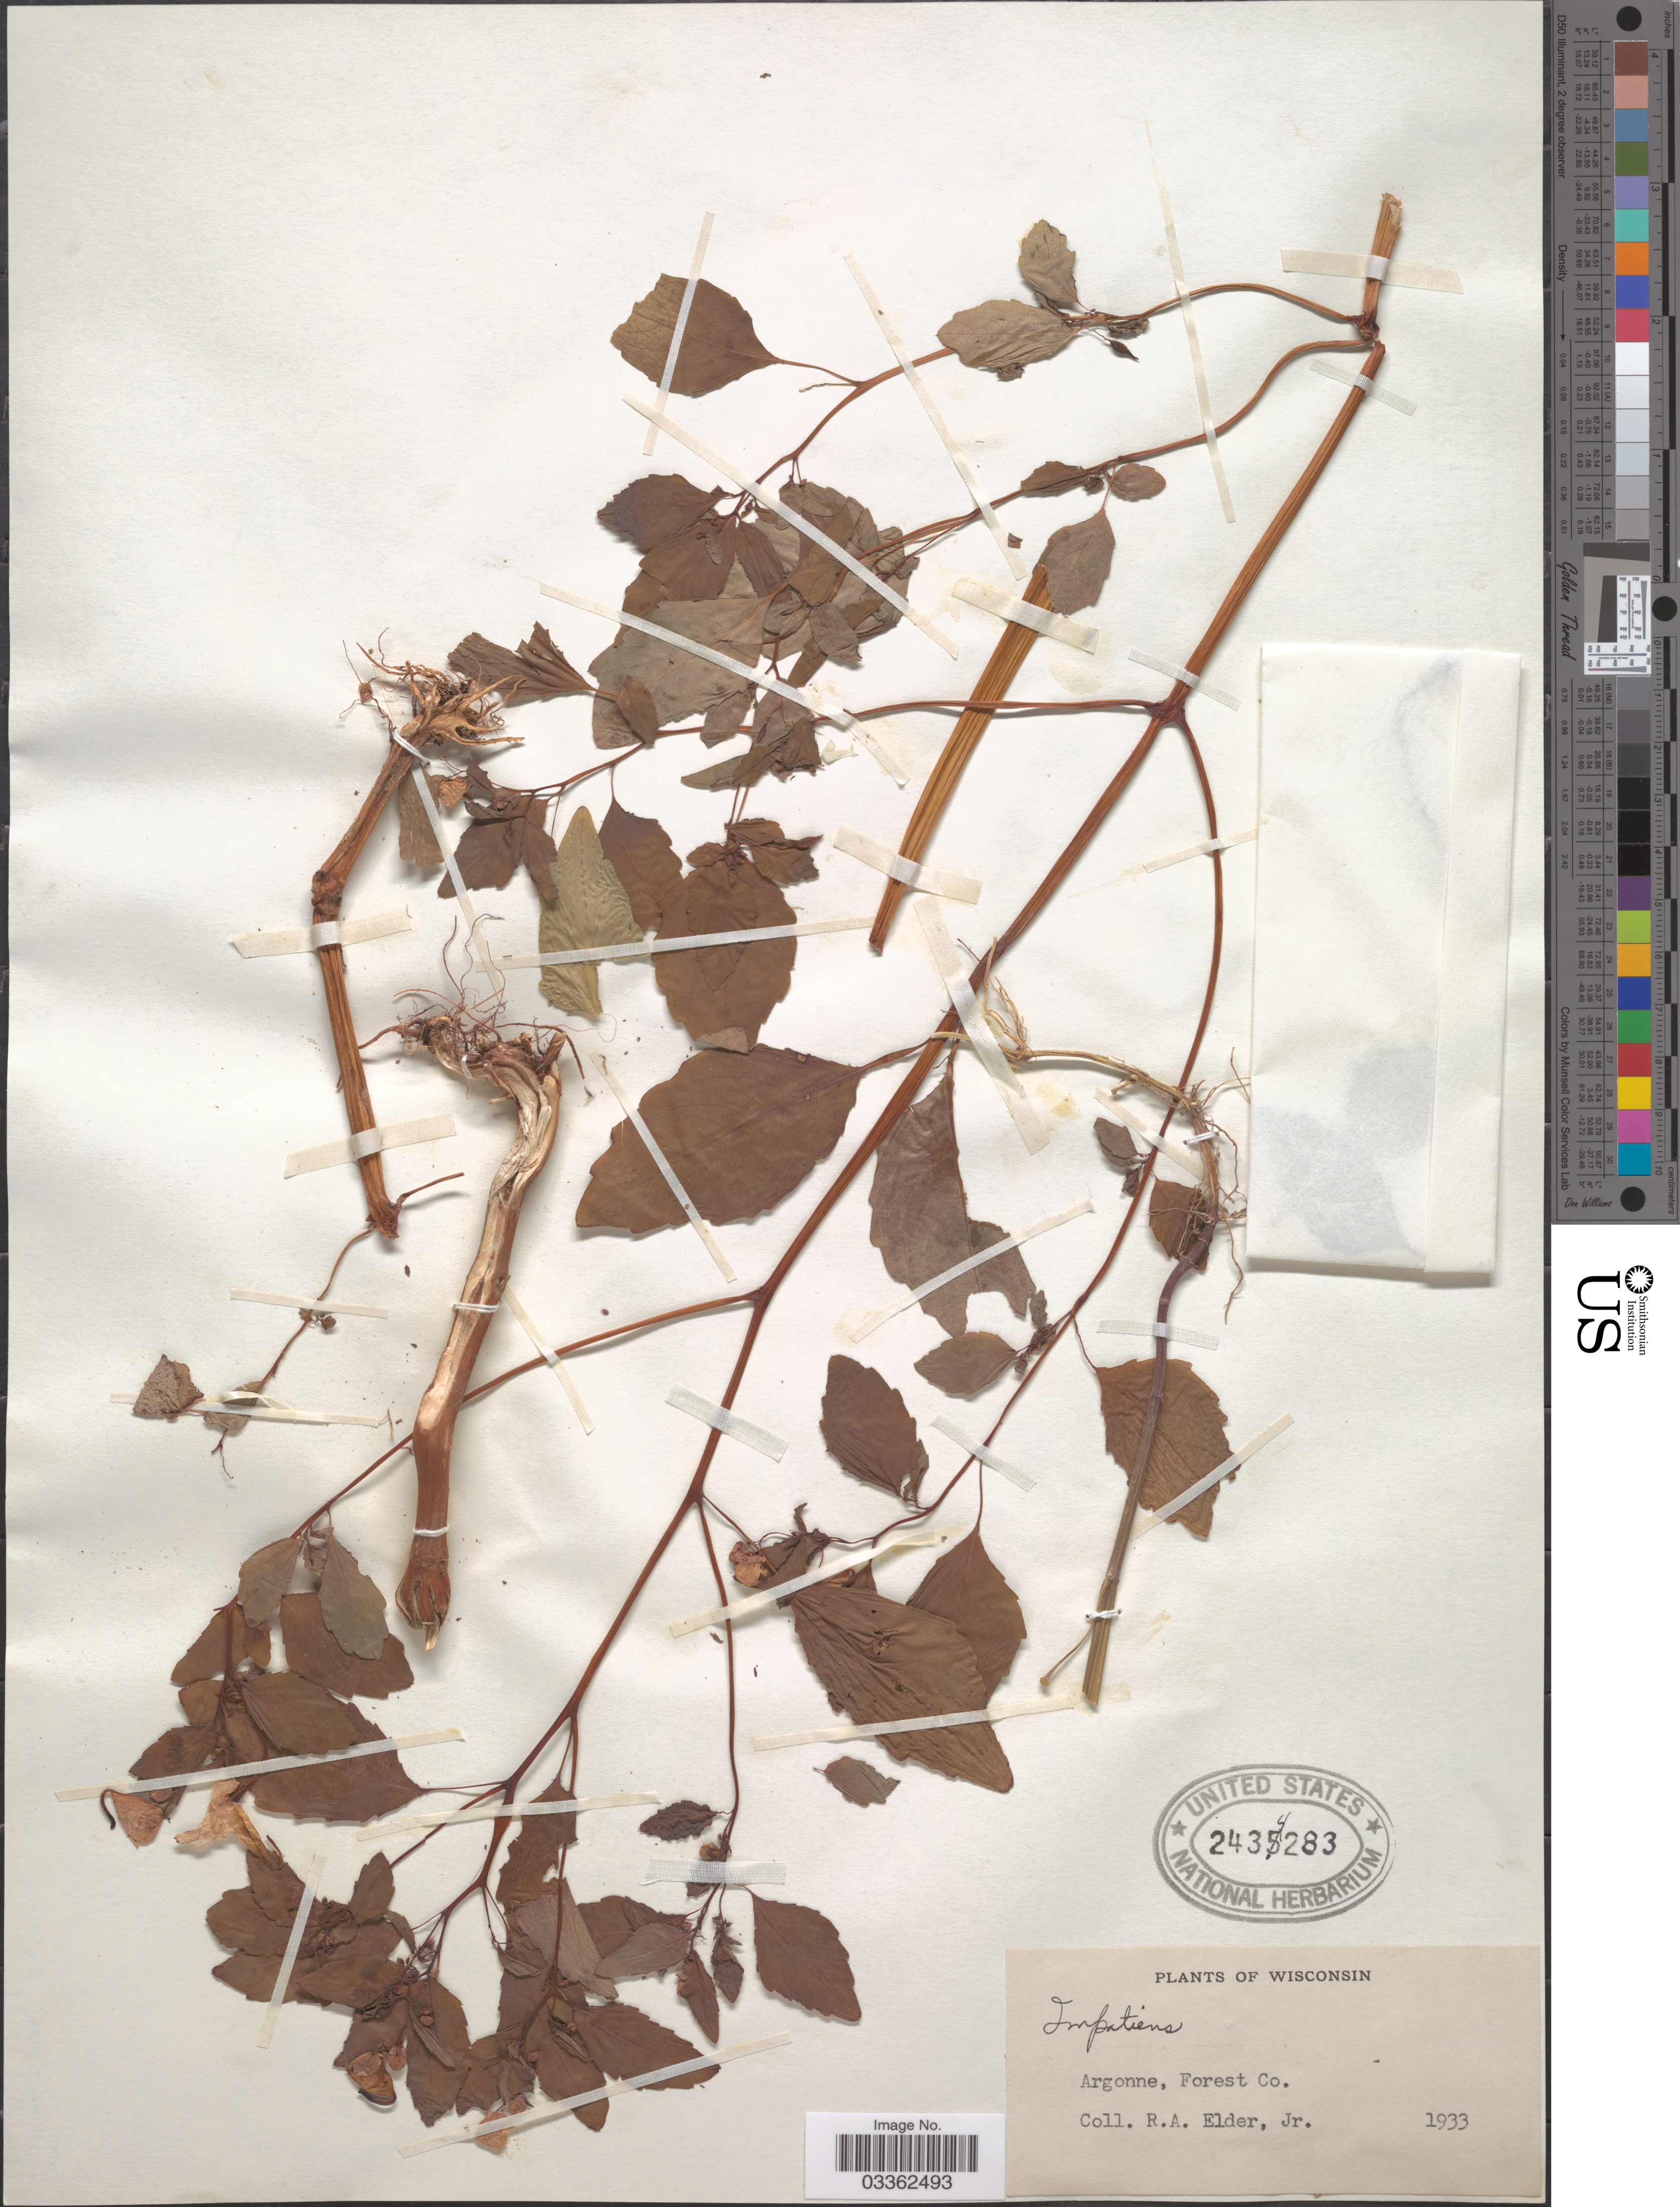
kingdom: Plantae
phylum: Tracheophyta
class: Magnoliopsida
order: Ericales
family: Balsaminaceae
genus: Impatiens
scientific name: Impatiens sp.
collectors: R. Elder Jr.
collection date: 1933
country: United States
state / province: Wisconsin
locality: Argonne, Forest Co.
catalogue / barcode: US 2434283